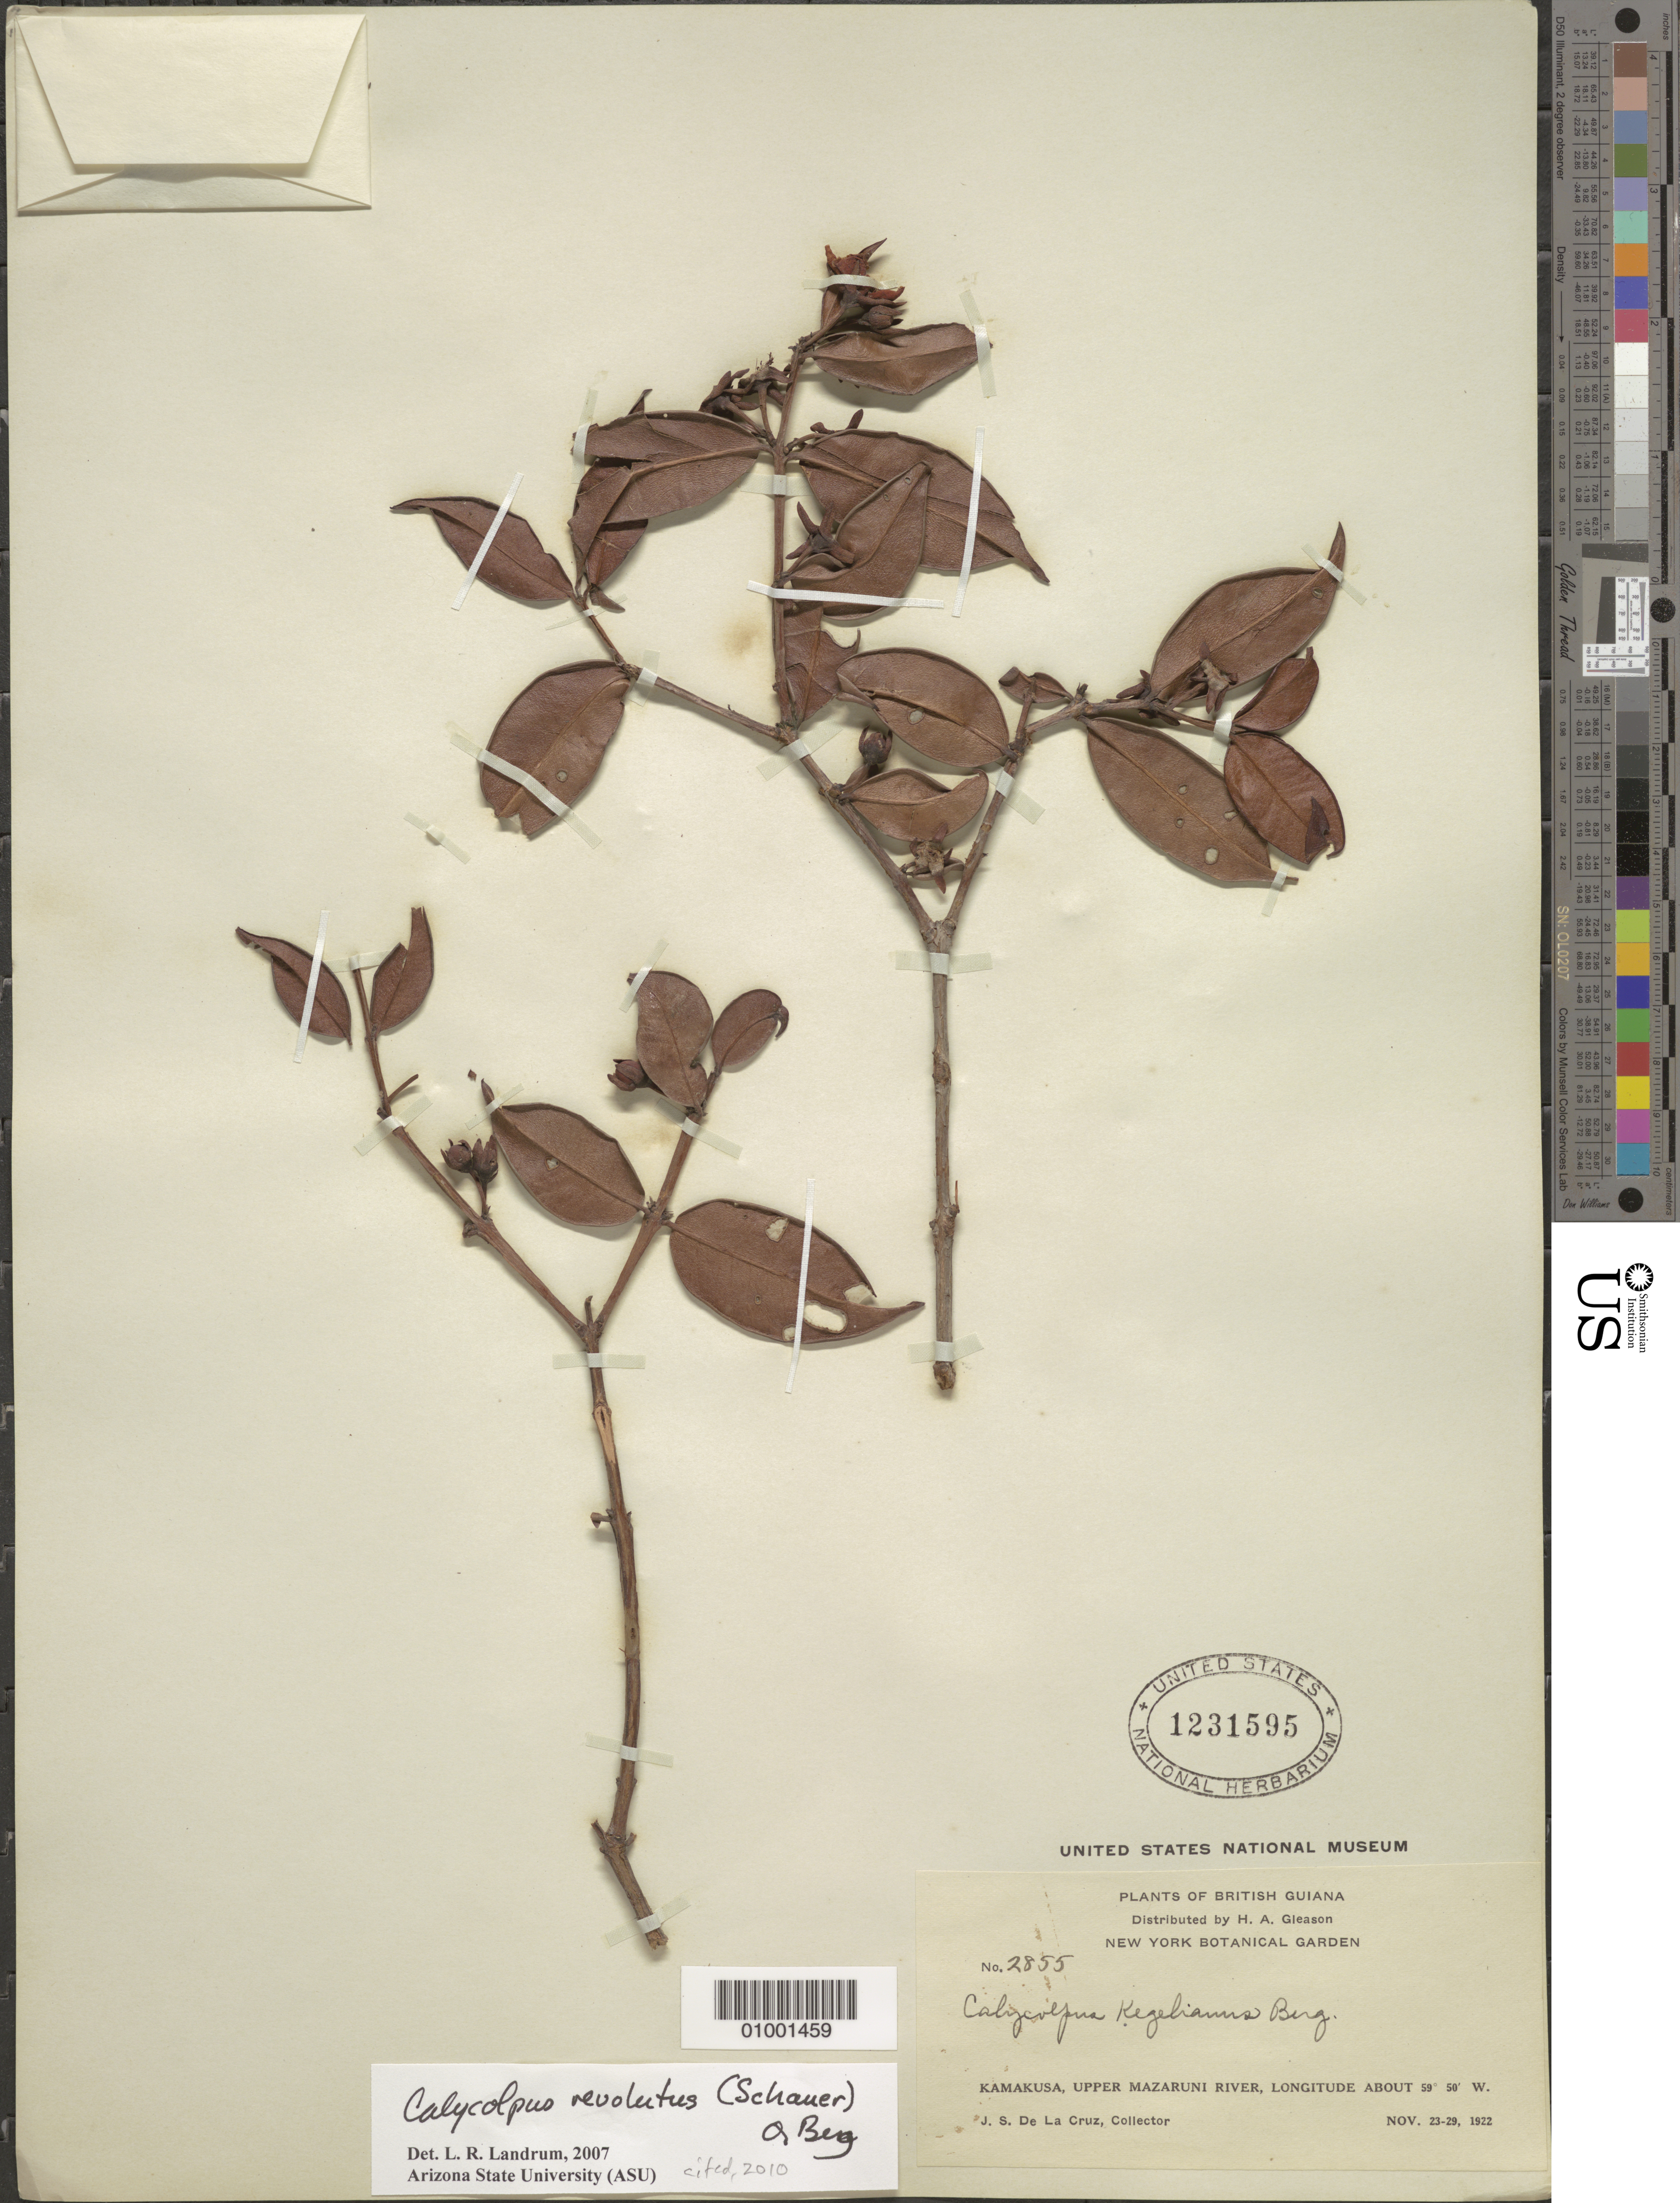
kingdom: Plantae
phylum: Tracheophyta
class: Magnoliopsida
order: Myrtales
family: Myrtaceae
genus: Calycolpus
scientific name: Calycolpus revolutus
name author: (Schauer) O. Berg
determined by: Landrum, L. R.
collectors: J. S. de la Cruz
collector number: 2855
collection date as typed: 23-Nov-22 to 29-Nov-22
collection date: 1922-11-23/1922-11-29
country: Guyana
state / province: Cuyuni-Mazaruni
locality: Kamakusa, Upper Mazaruni R.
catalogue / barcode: US 1231595